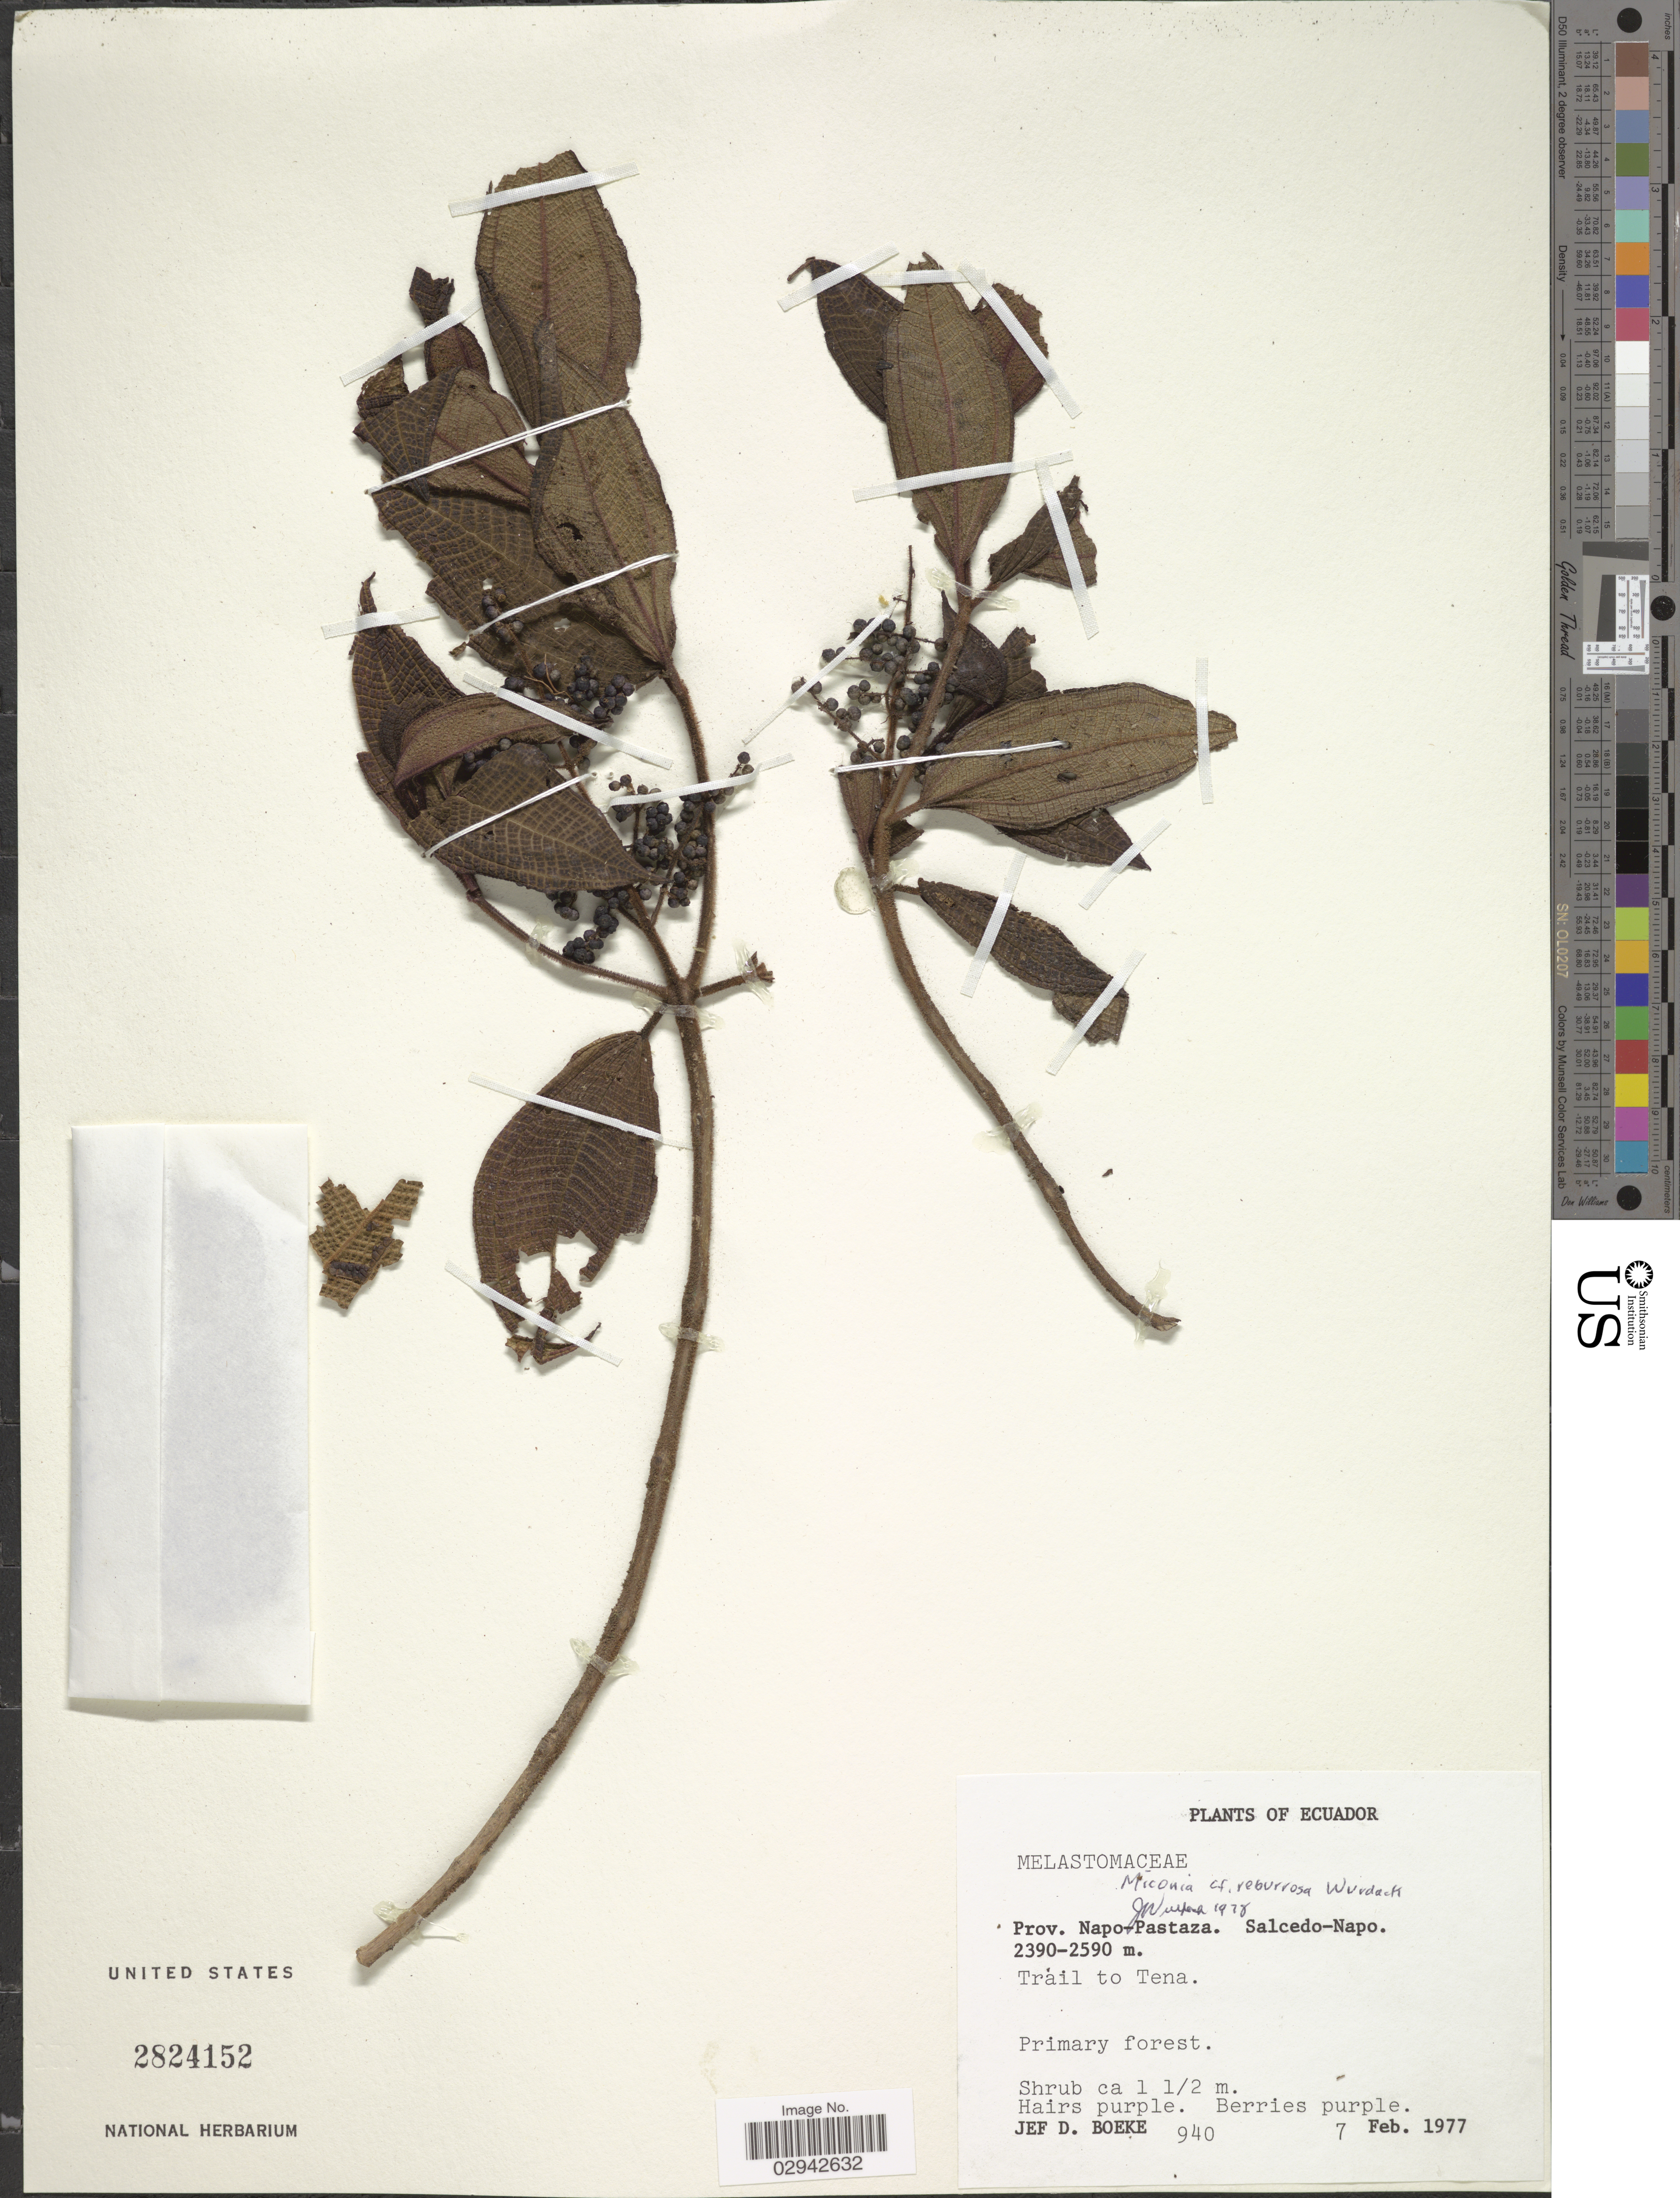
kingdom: Plantae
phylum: Tracheophyta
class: Magnoliopsida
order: Myrtales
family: Melastomataceae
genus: Miconia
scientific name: Miconia reburrosa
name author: Wurdack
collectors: J. Boeke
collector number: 940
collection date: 1977-02-07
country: Ecuador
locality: Prov. Napo-Pastaza, Salcedo-Napo, Trail to Tena.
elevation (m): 2390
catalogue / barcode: US 2824152